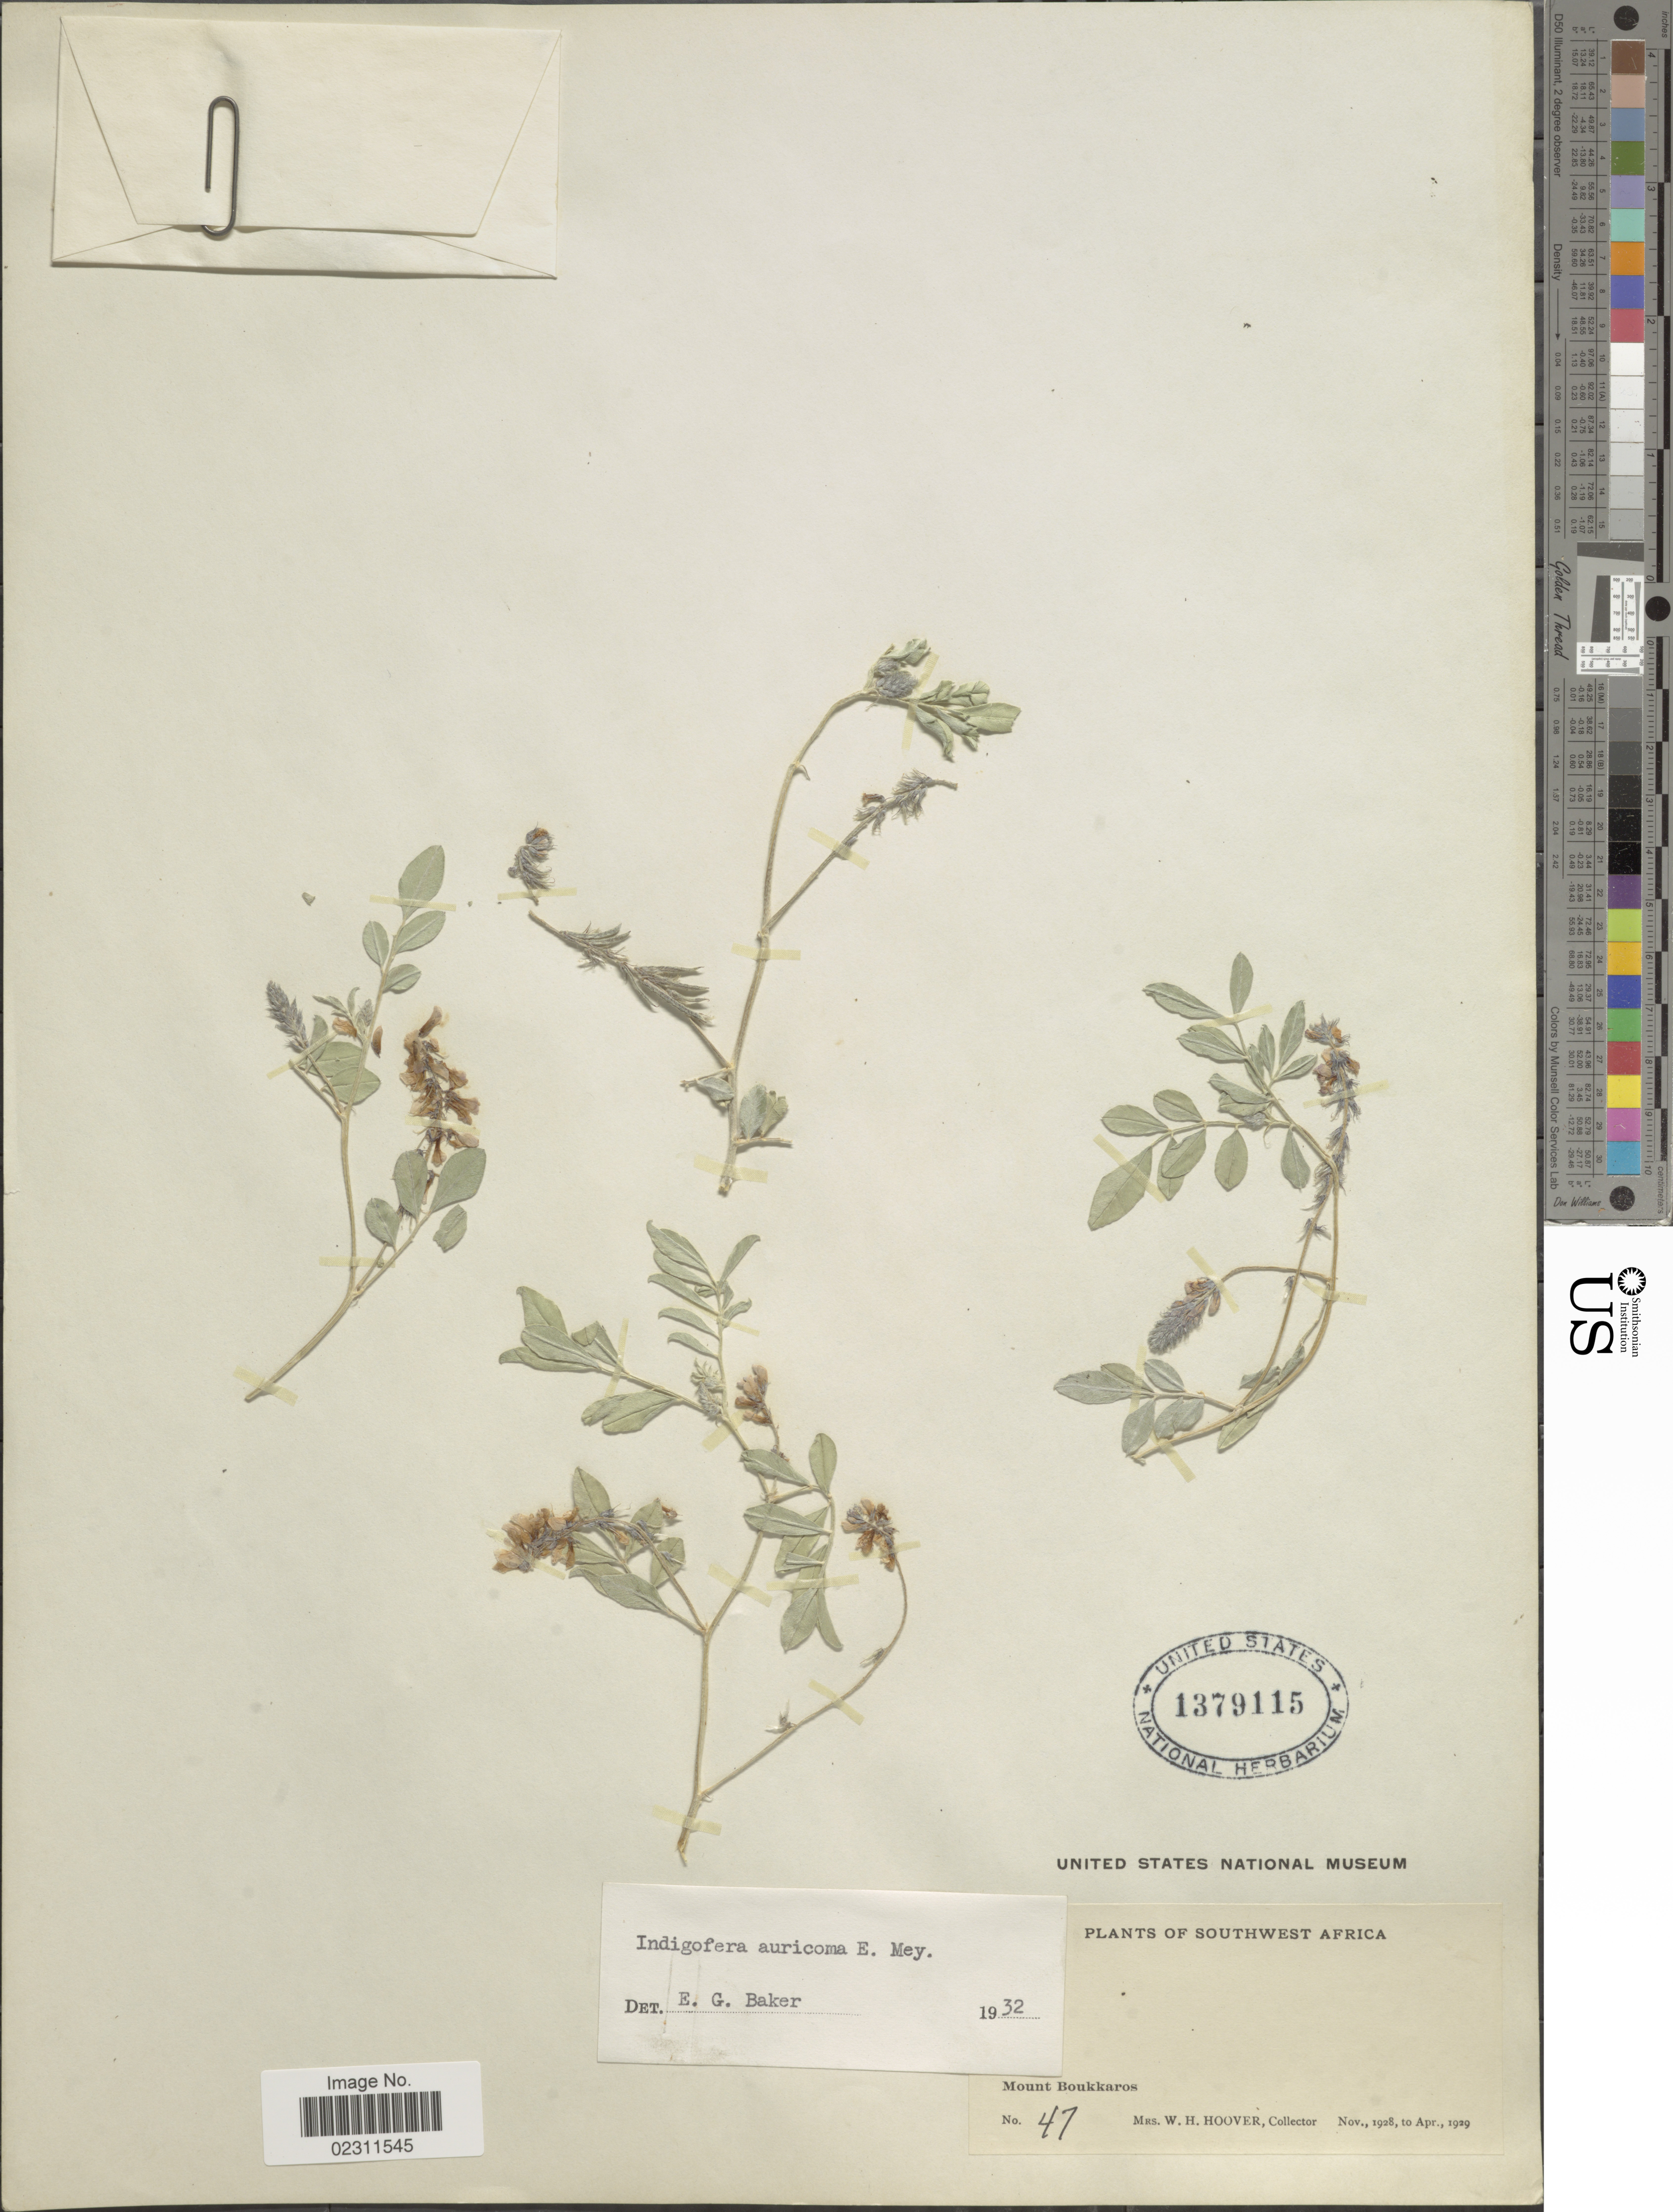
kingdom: Plantae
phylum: Tracheophyta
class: Magnoliopsida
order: Fabales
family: Fabaceae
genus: Indigofera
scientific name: Indigofera auricoma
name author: E. Mey.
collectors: W. H. Hoover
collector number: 47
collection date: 1928-11/1929-04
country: Namibia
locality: Southwest Africa, Mount Boukkaros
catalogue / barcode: US 1379115